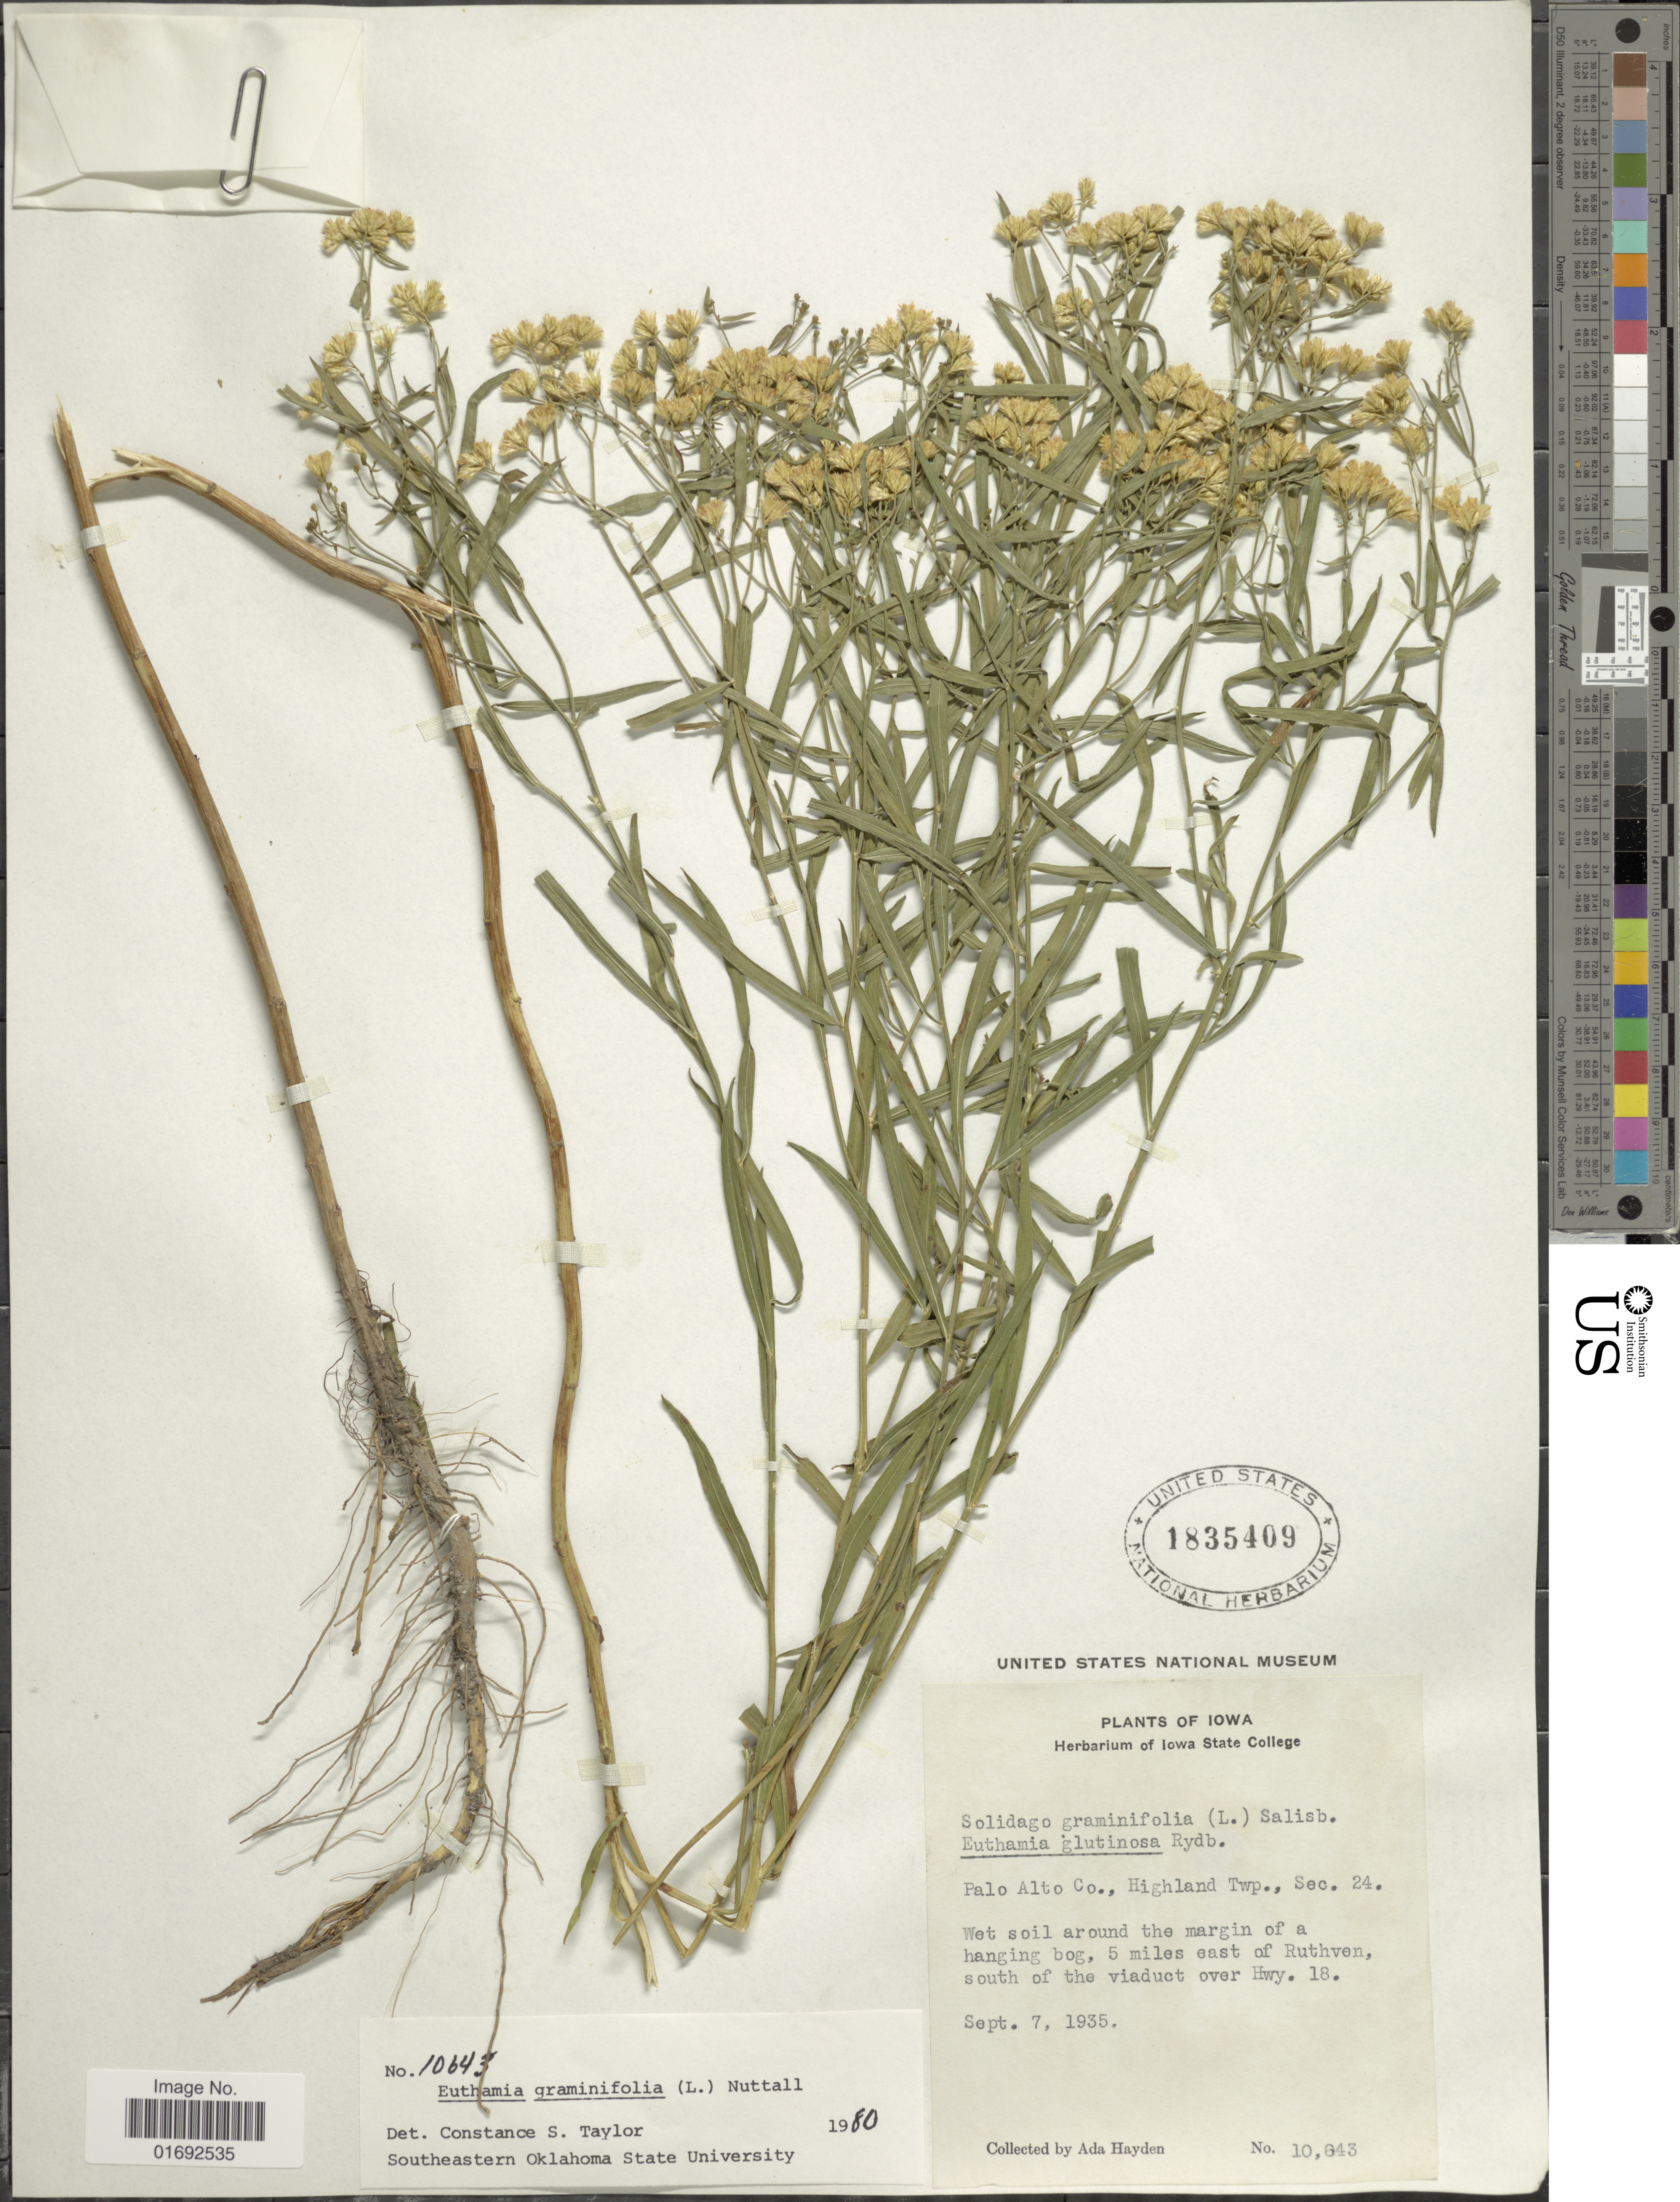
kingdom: Plantae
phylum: Tracheophyta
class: Magnoliopsida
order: Asterales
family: Asteraceae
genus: Euthamia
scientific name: Euthamia graminifolia var. major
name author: (Michx.) Moldenke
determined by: Urbatsch, Lowell E., Curator (LSU), Louisiana State University (UNITED STATES)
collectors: Ada Hayden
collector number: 10643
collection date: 1935-09-07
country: United States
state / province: Iowa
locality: Palo Alto Co., Highland Twp., Sec. 24, 5 miles east of Ruthven, south of the viaduct over Hwy. 18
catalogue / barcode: US 1835409